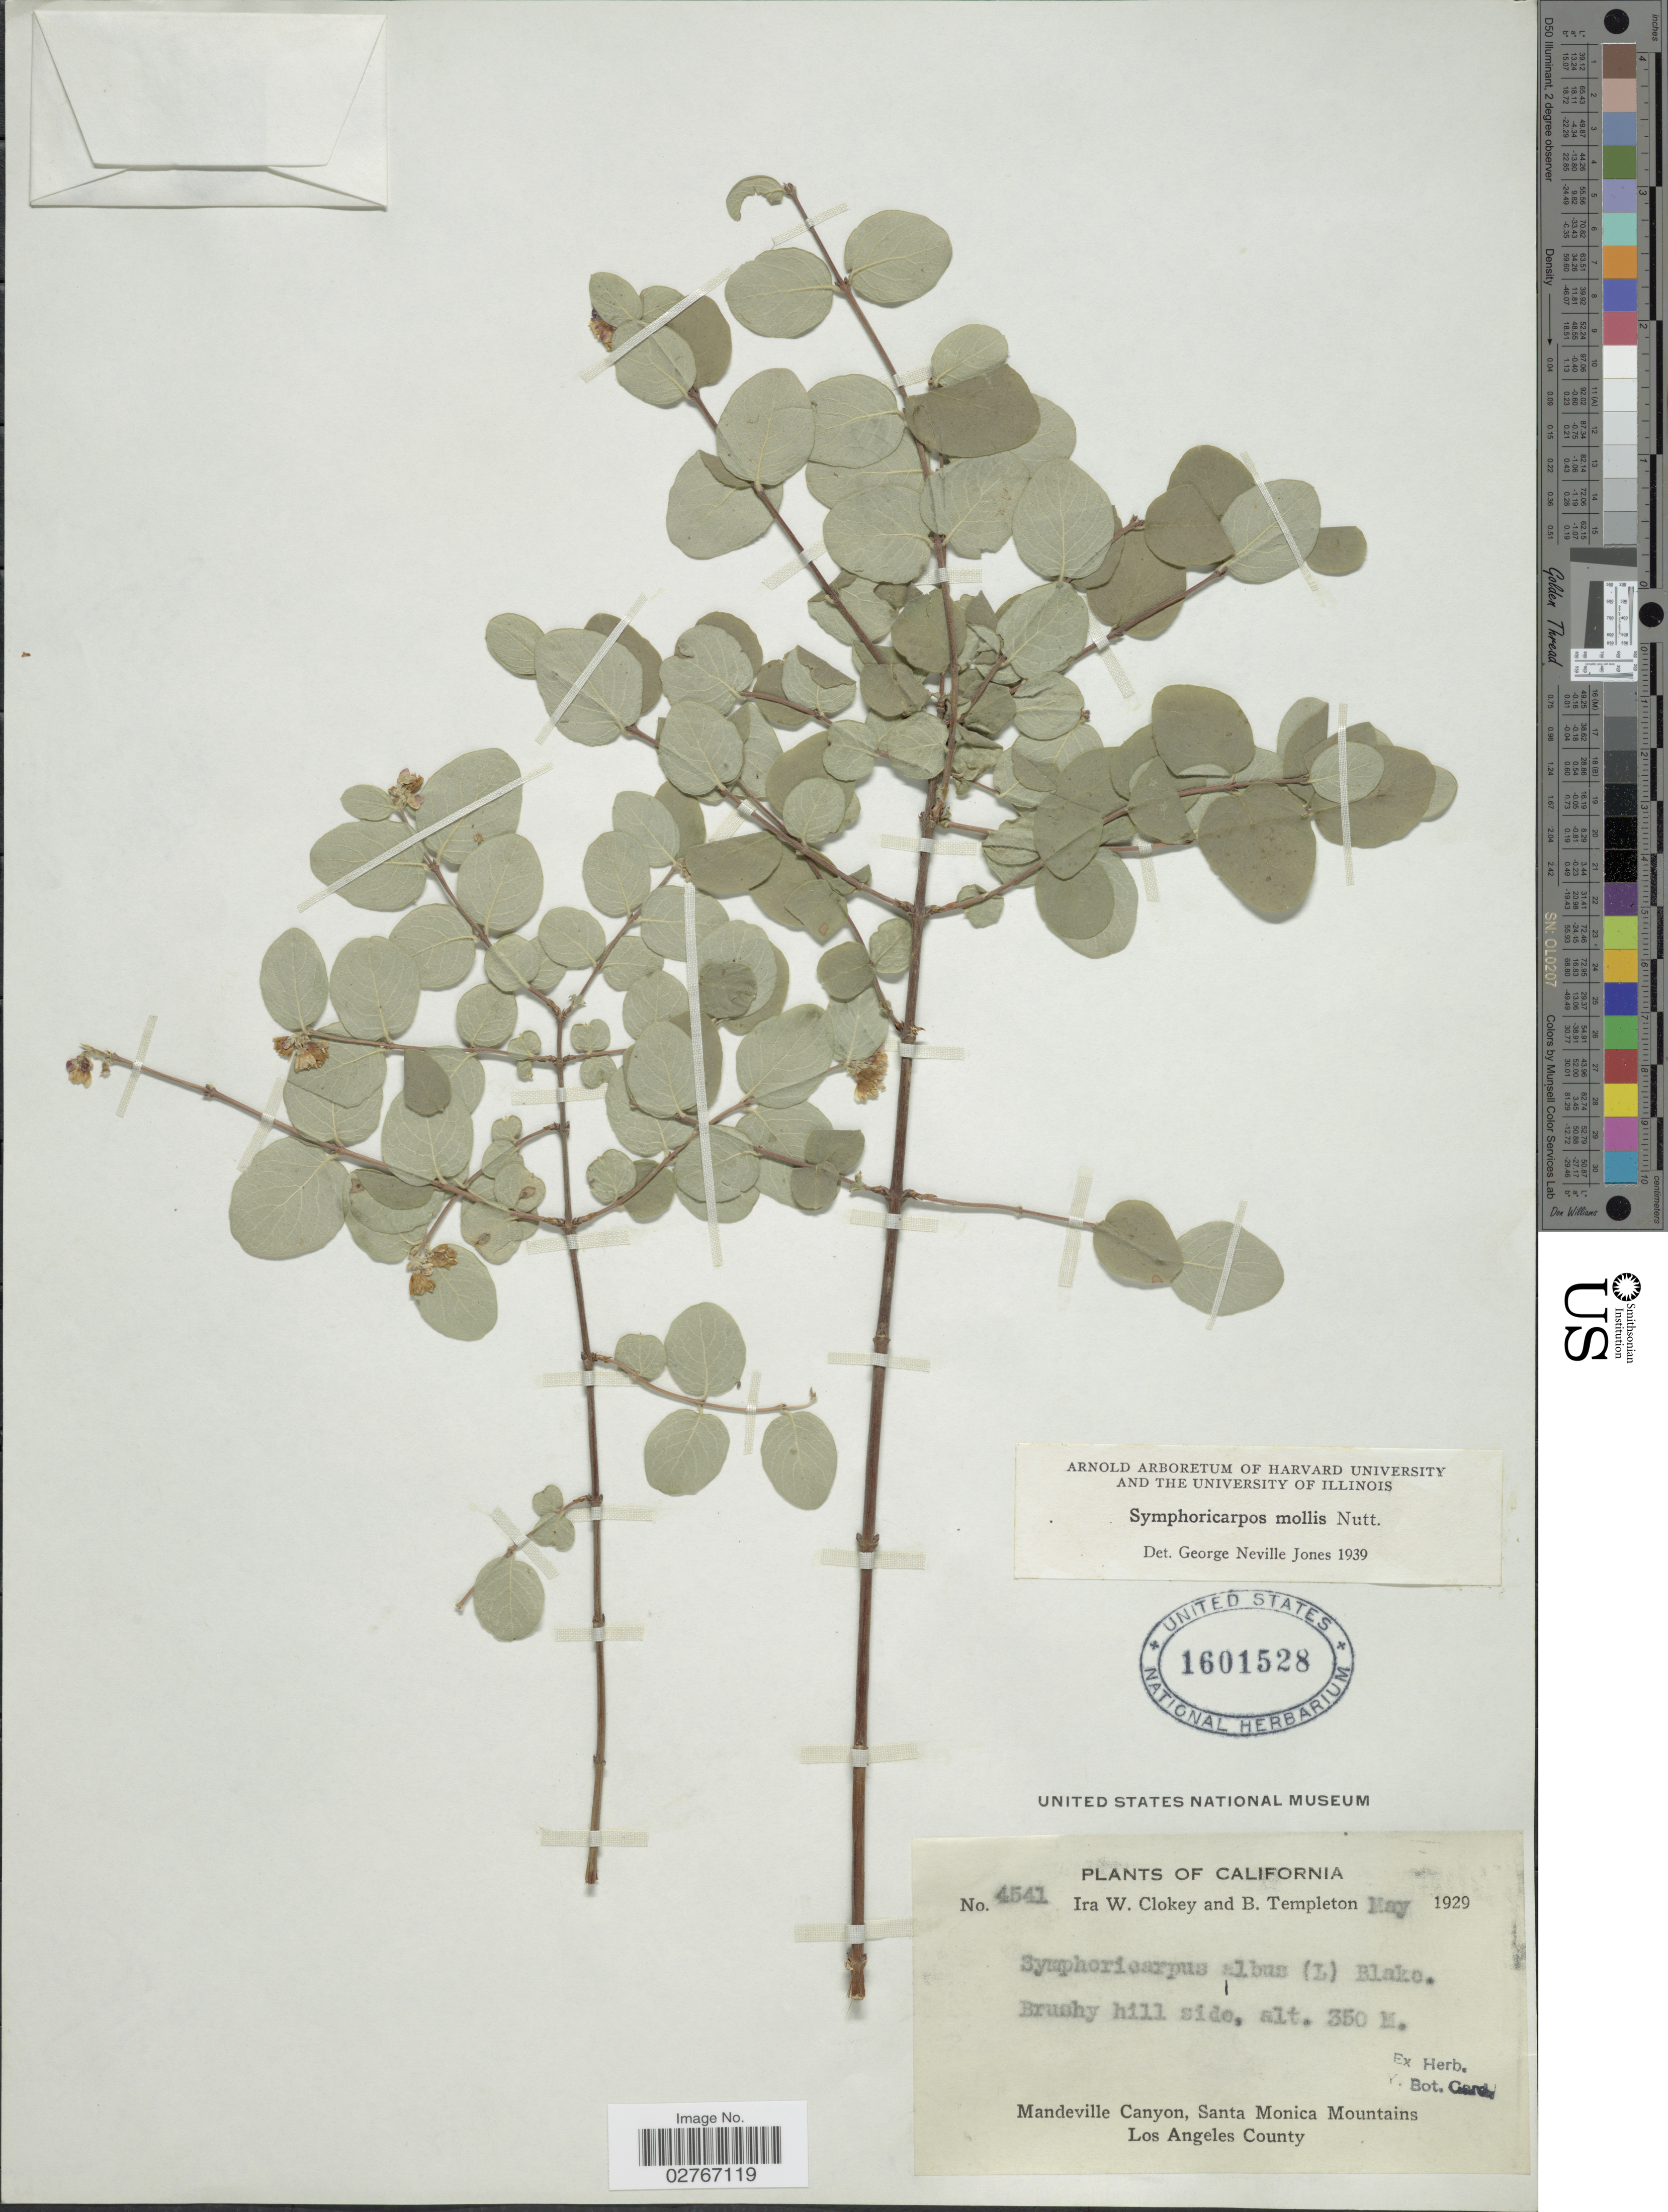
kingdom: Plantae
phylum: Tracheophyta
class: Magnoliopsida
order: Dipsacales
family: Caprifoliaceae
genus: Symphoricarpos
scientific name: Symphoricarpos mollis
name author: Nutt.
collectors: I. W. Clokey & B. Templeton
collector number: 4541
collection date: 1929-05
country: United States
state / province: California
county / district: Los Angeles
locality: Mandeville Canyon, Santa Monica Mountains, Los Angeles County.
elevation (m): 350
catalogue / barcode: US 1601528